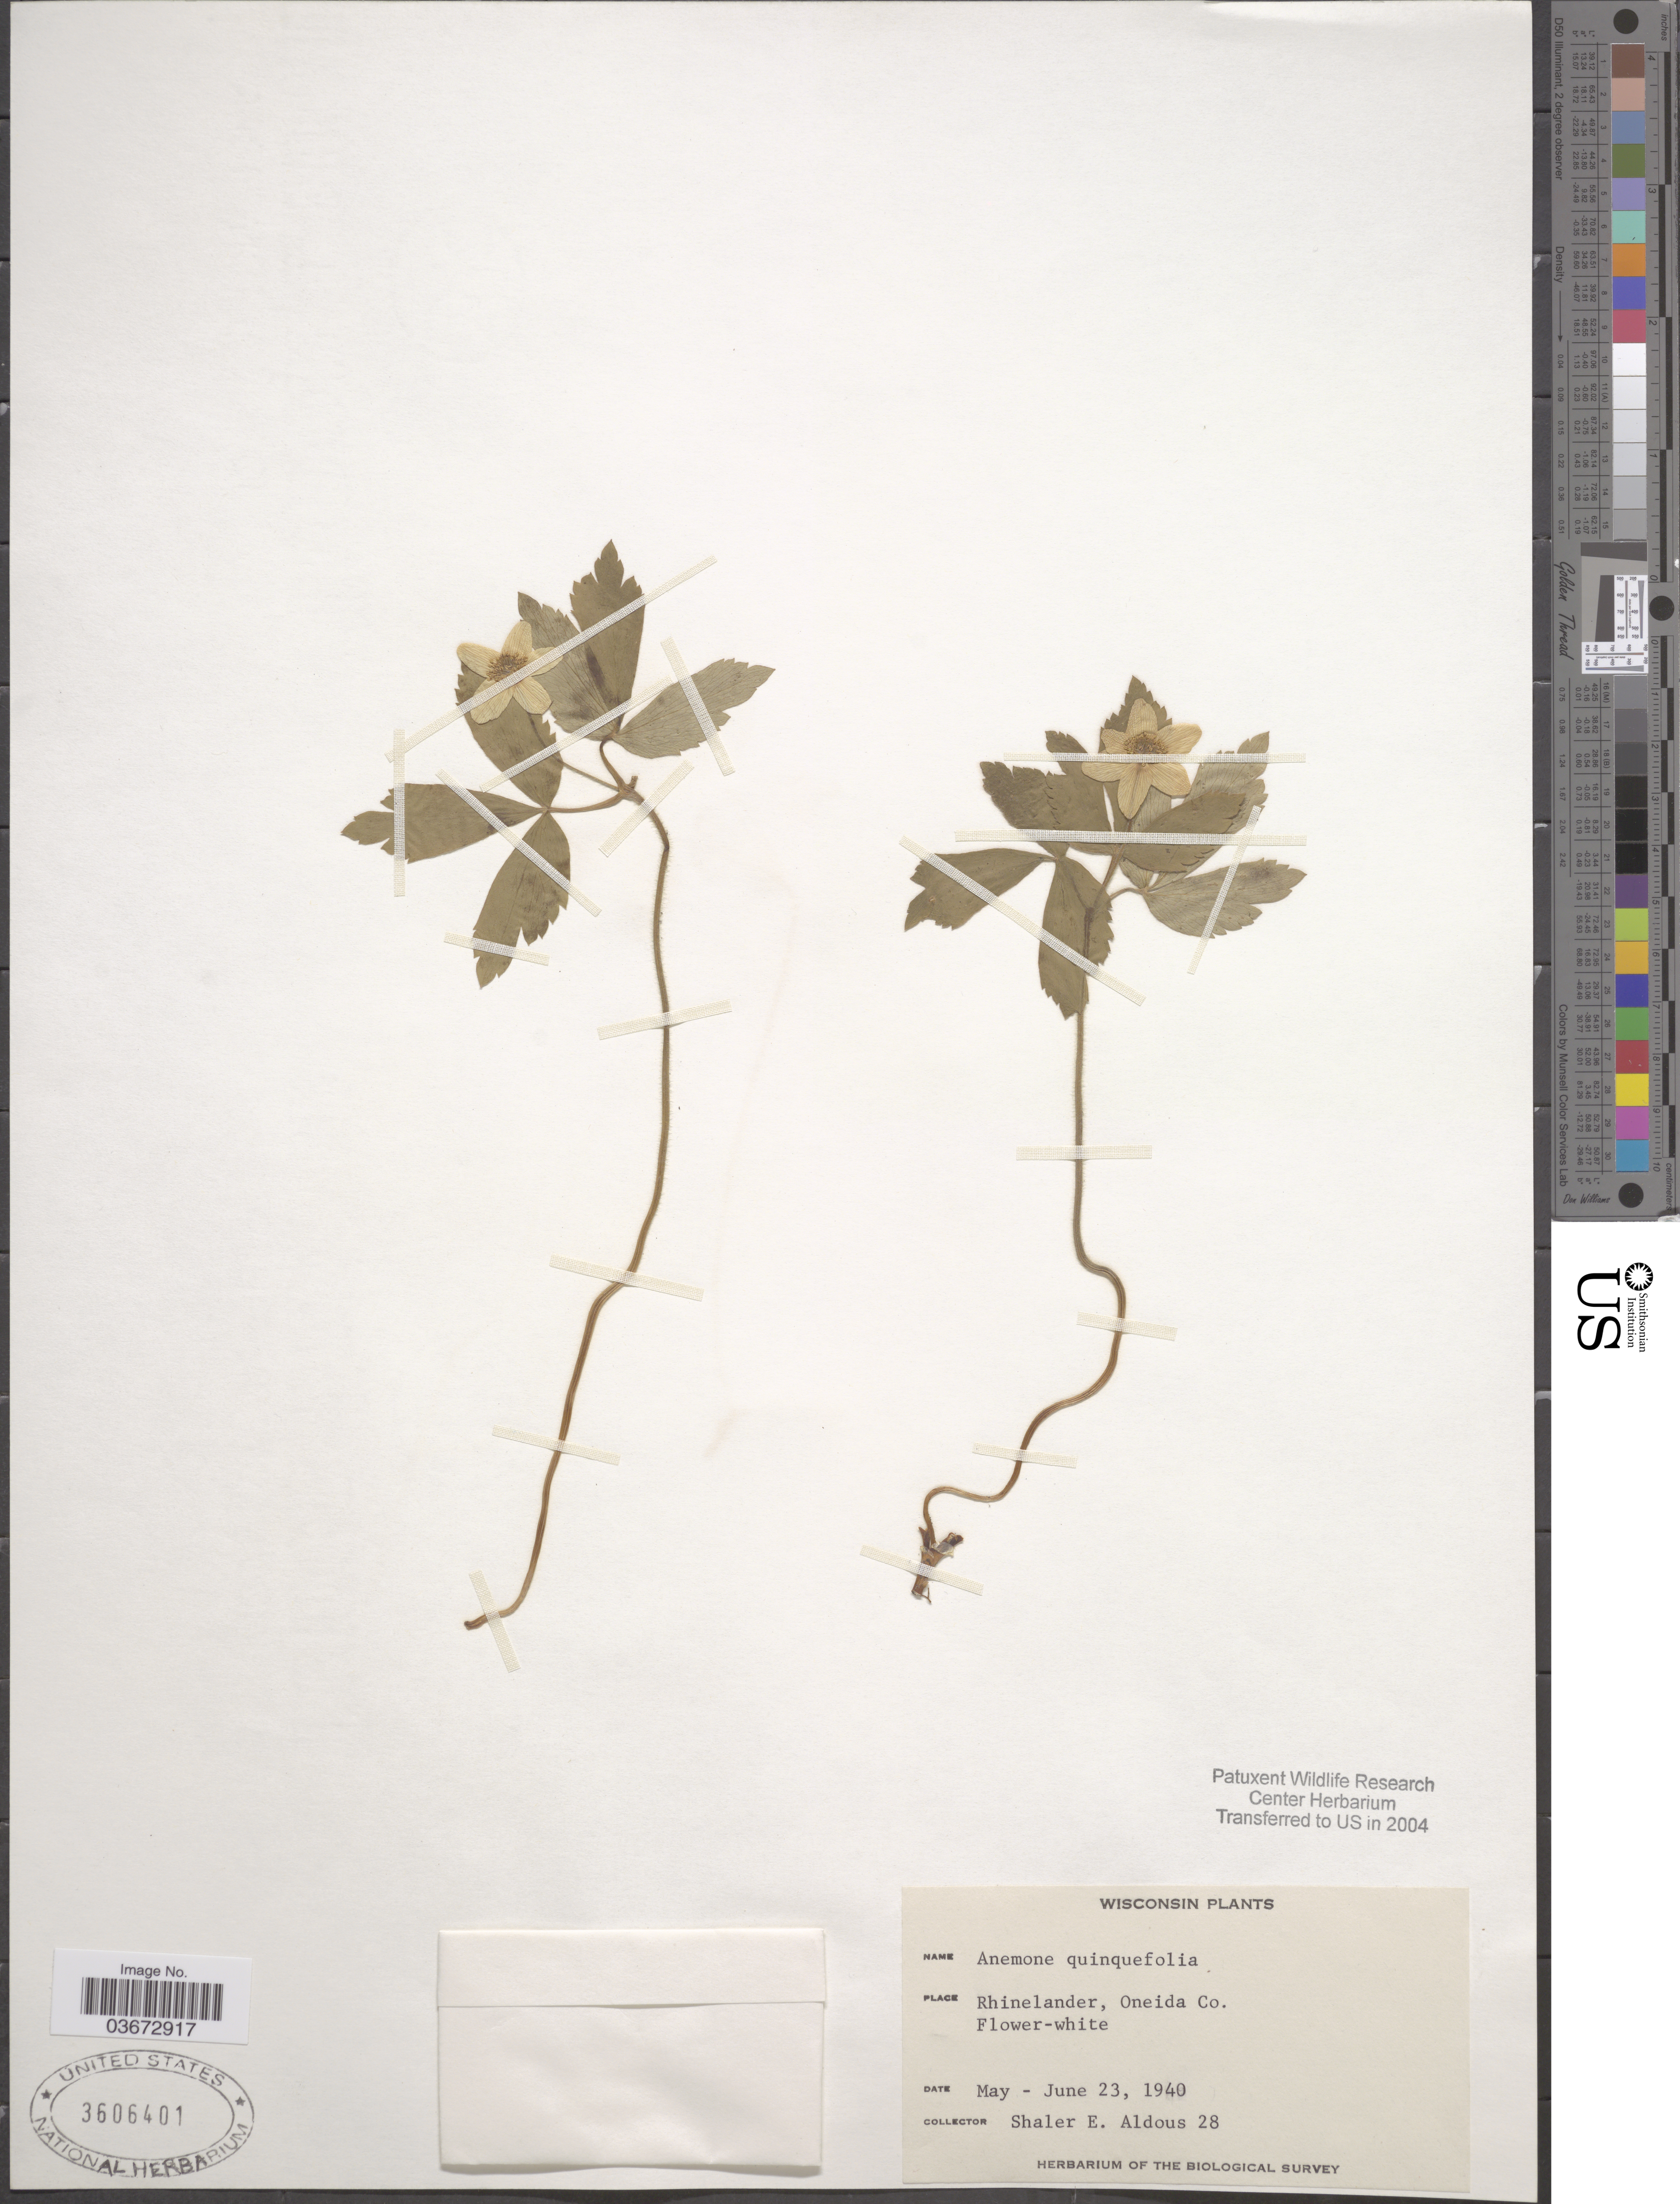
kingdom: Plantae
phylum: Tracheophyta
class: Magnoliopsida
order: Ranunculales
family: Ranunculaceae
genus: Anemone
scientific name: Anemone quinquefolia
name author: L.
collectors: S. Aldous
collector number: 28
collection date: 1940-05/1940-06-23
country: United States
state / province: Wisconsin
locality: Rhinelander, Oneida Co.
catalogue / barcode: US 3606401